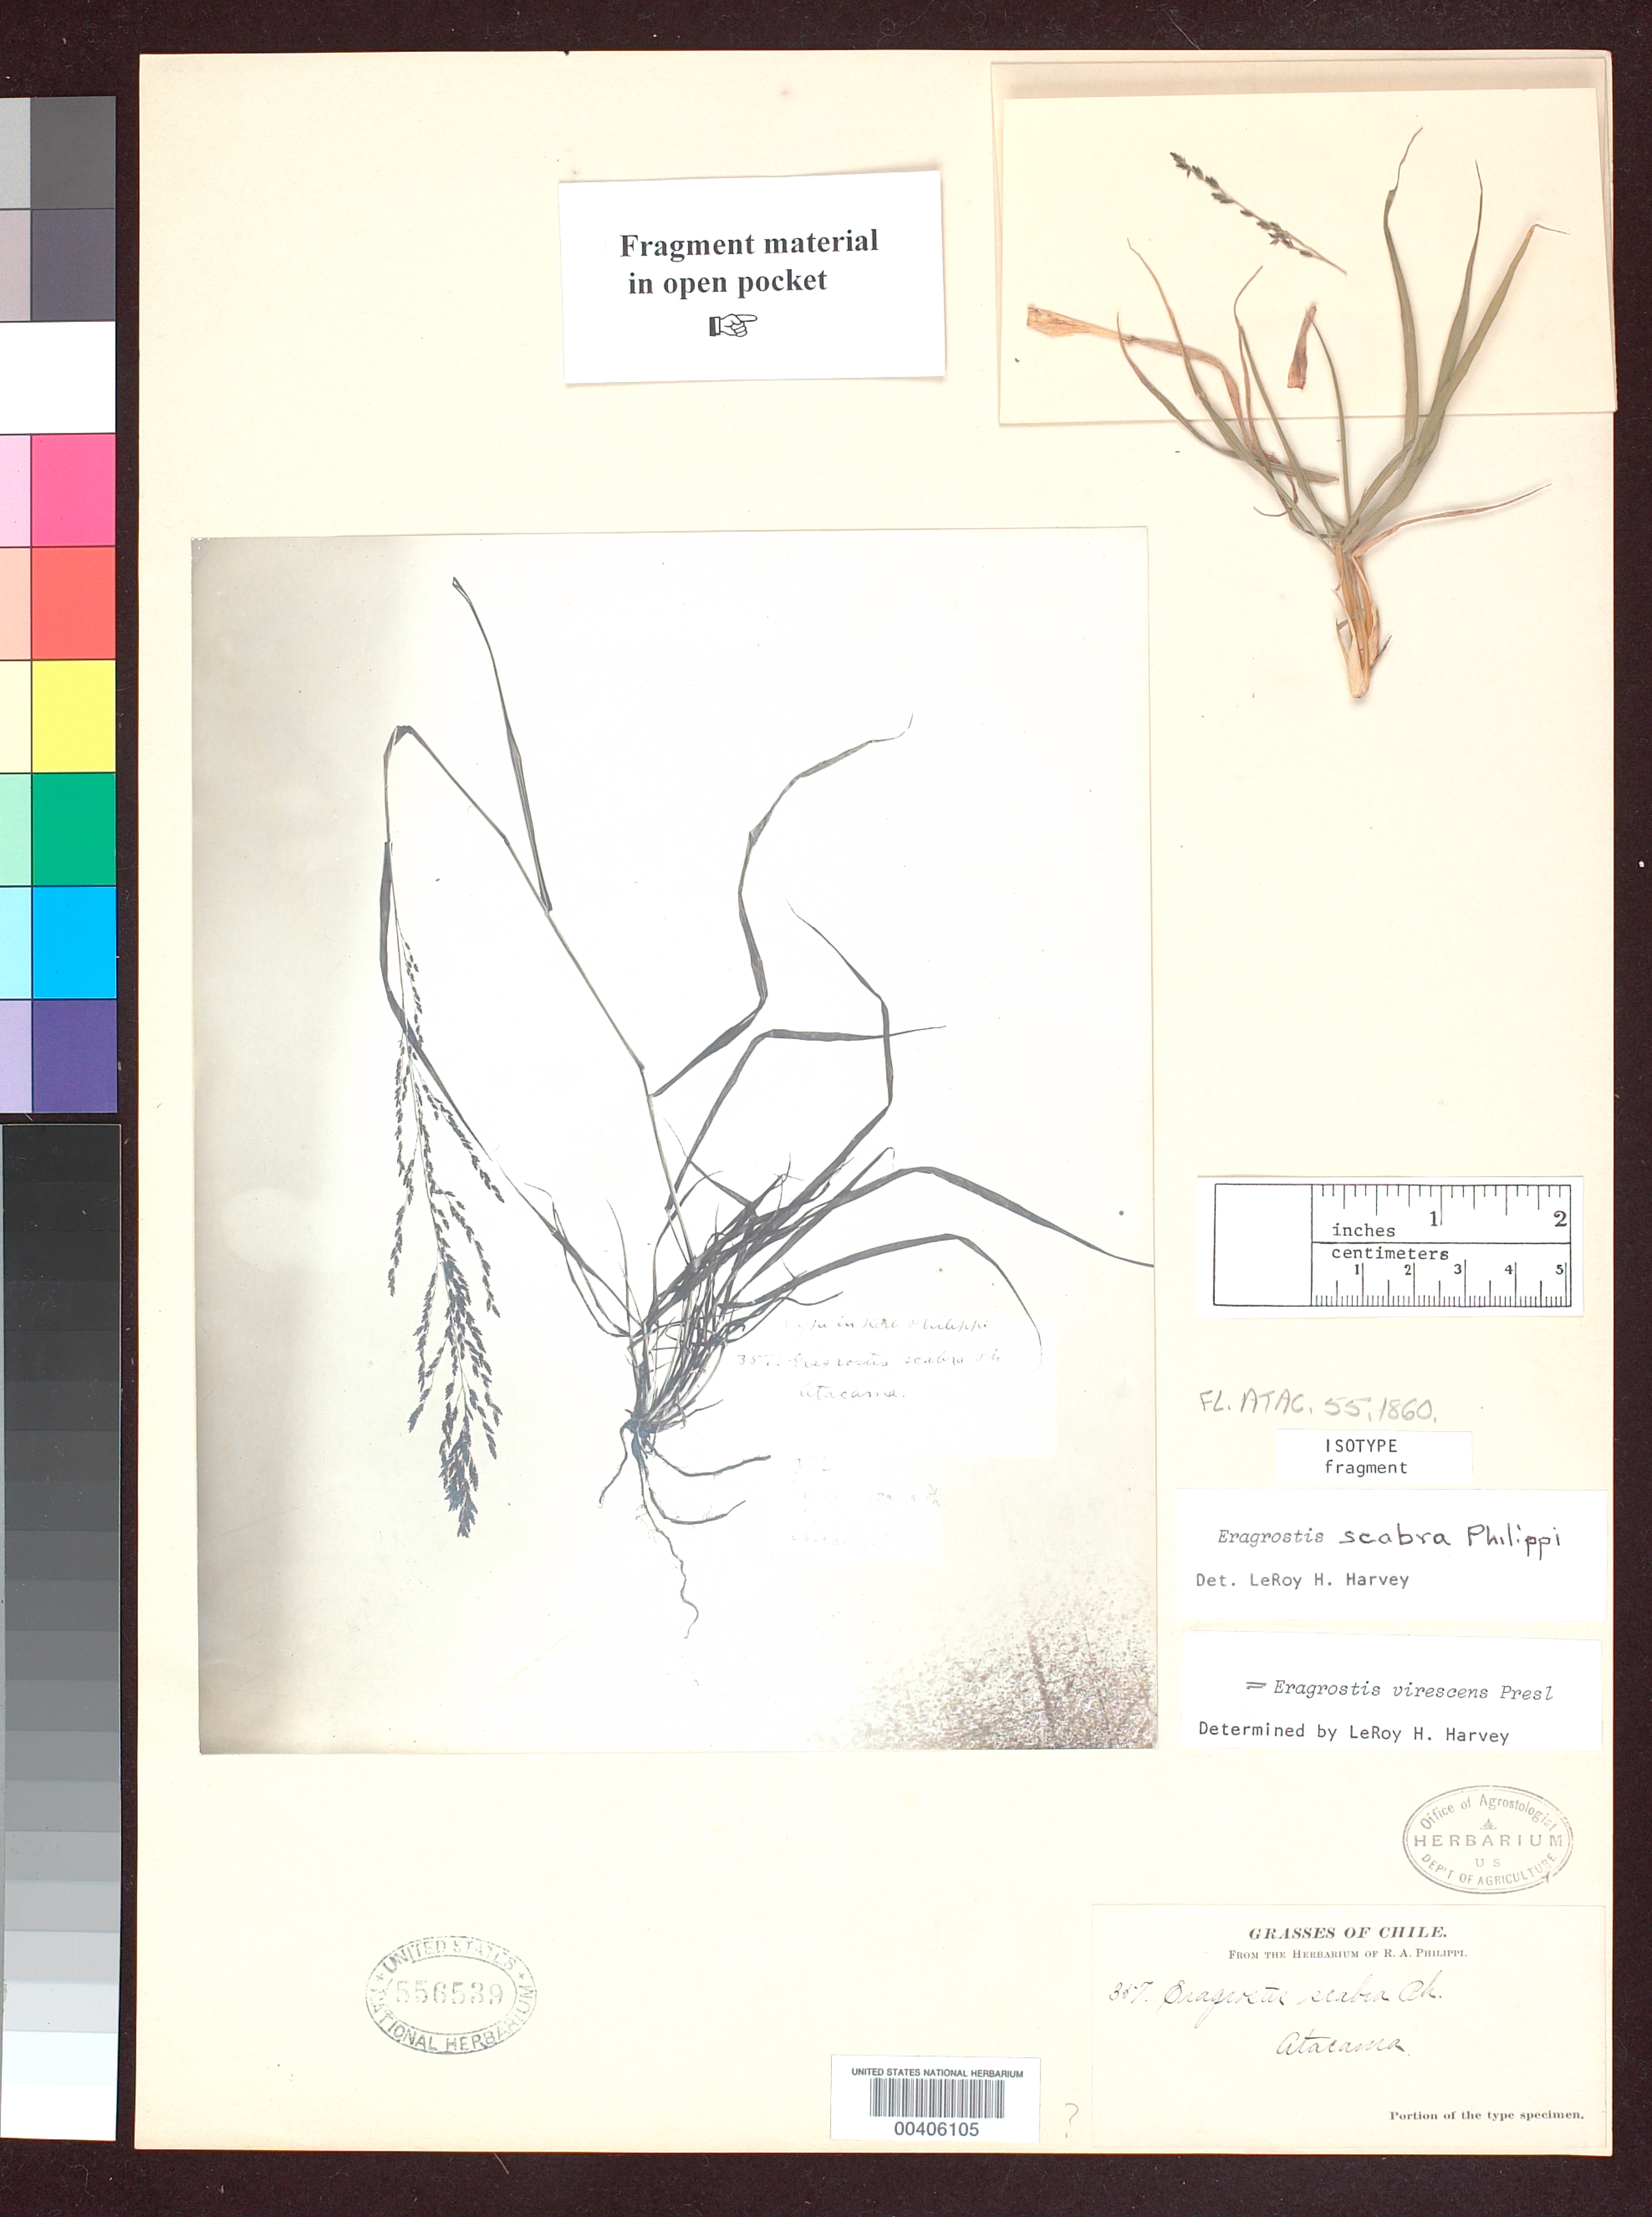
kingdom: Plantae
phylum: Tracheophyta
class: Liliopsida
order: Poales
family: Poaceae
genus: Eragrostis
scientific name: Eragrostis scabra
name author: Phil.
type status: Type Fragment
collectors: R. A. Philippi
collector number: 357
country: Chile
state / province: Atacama (III)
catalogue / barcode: US 556539